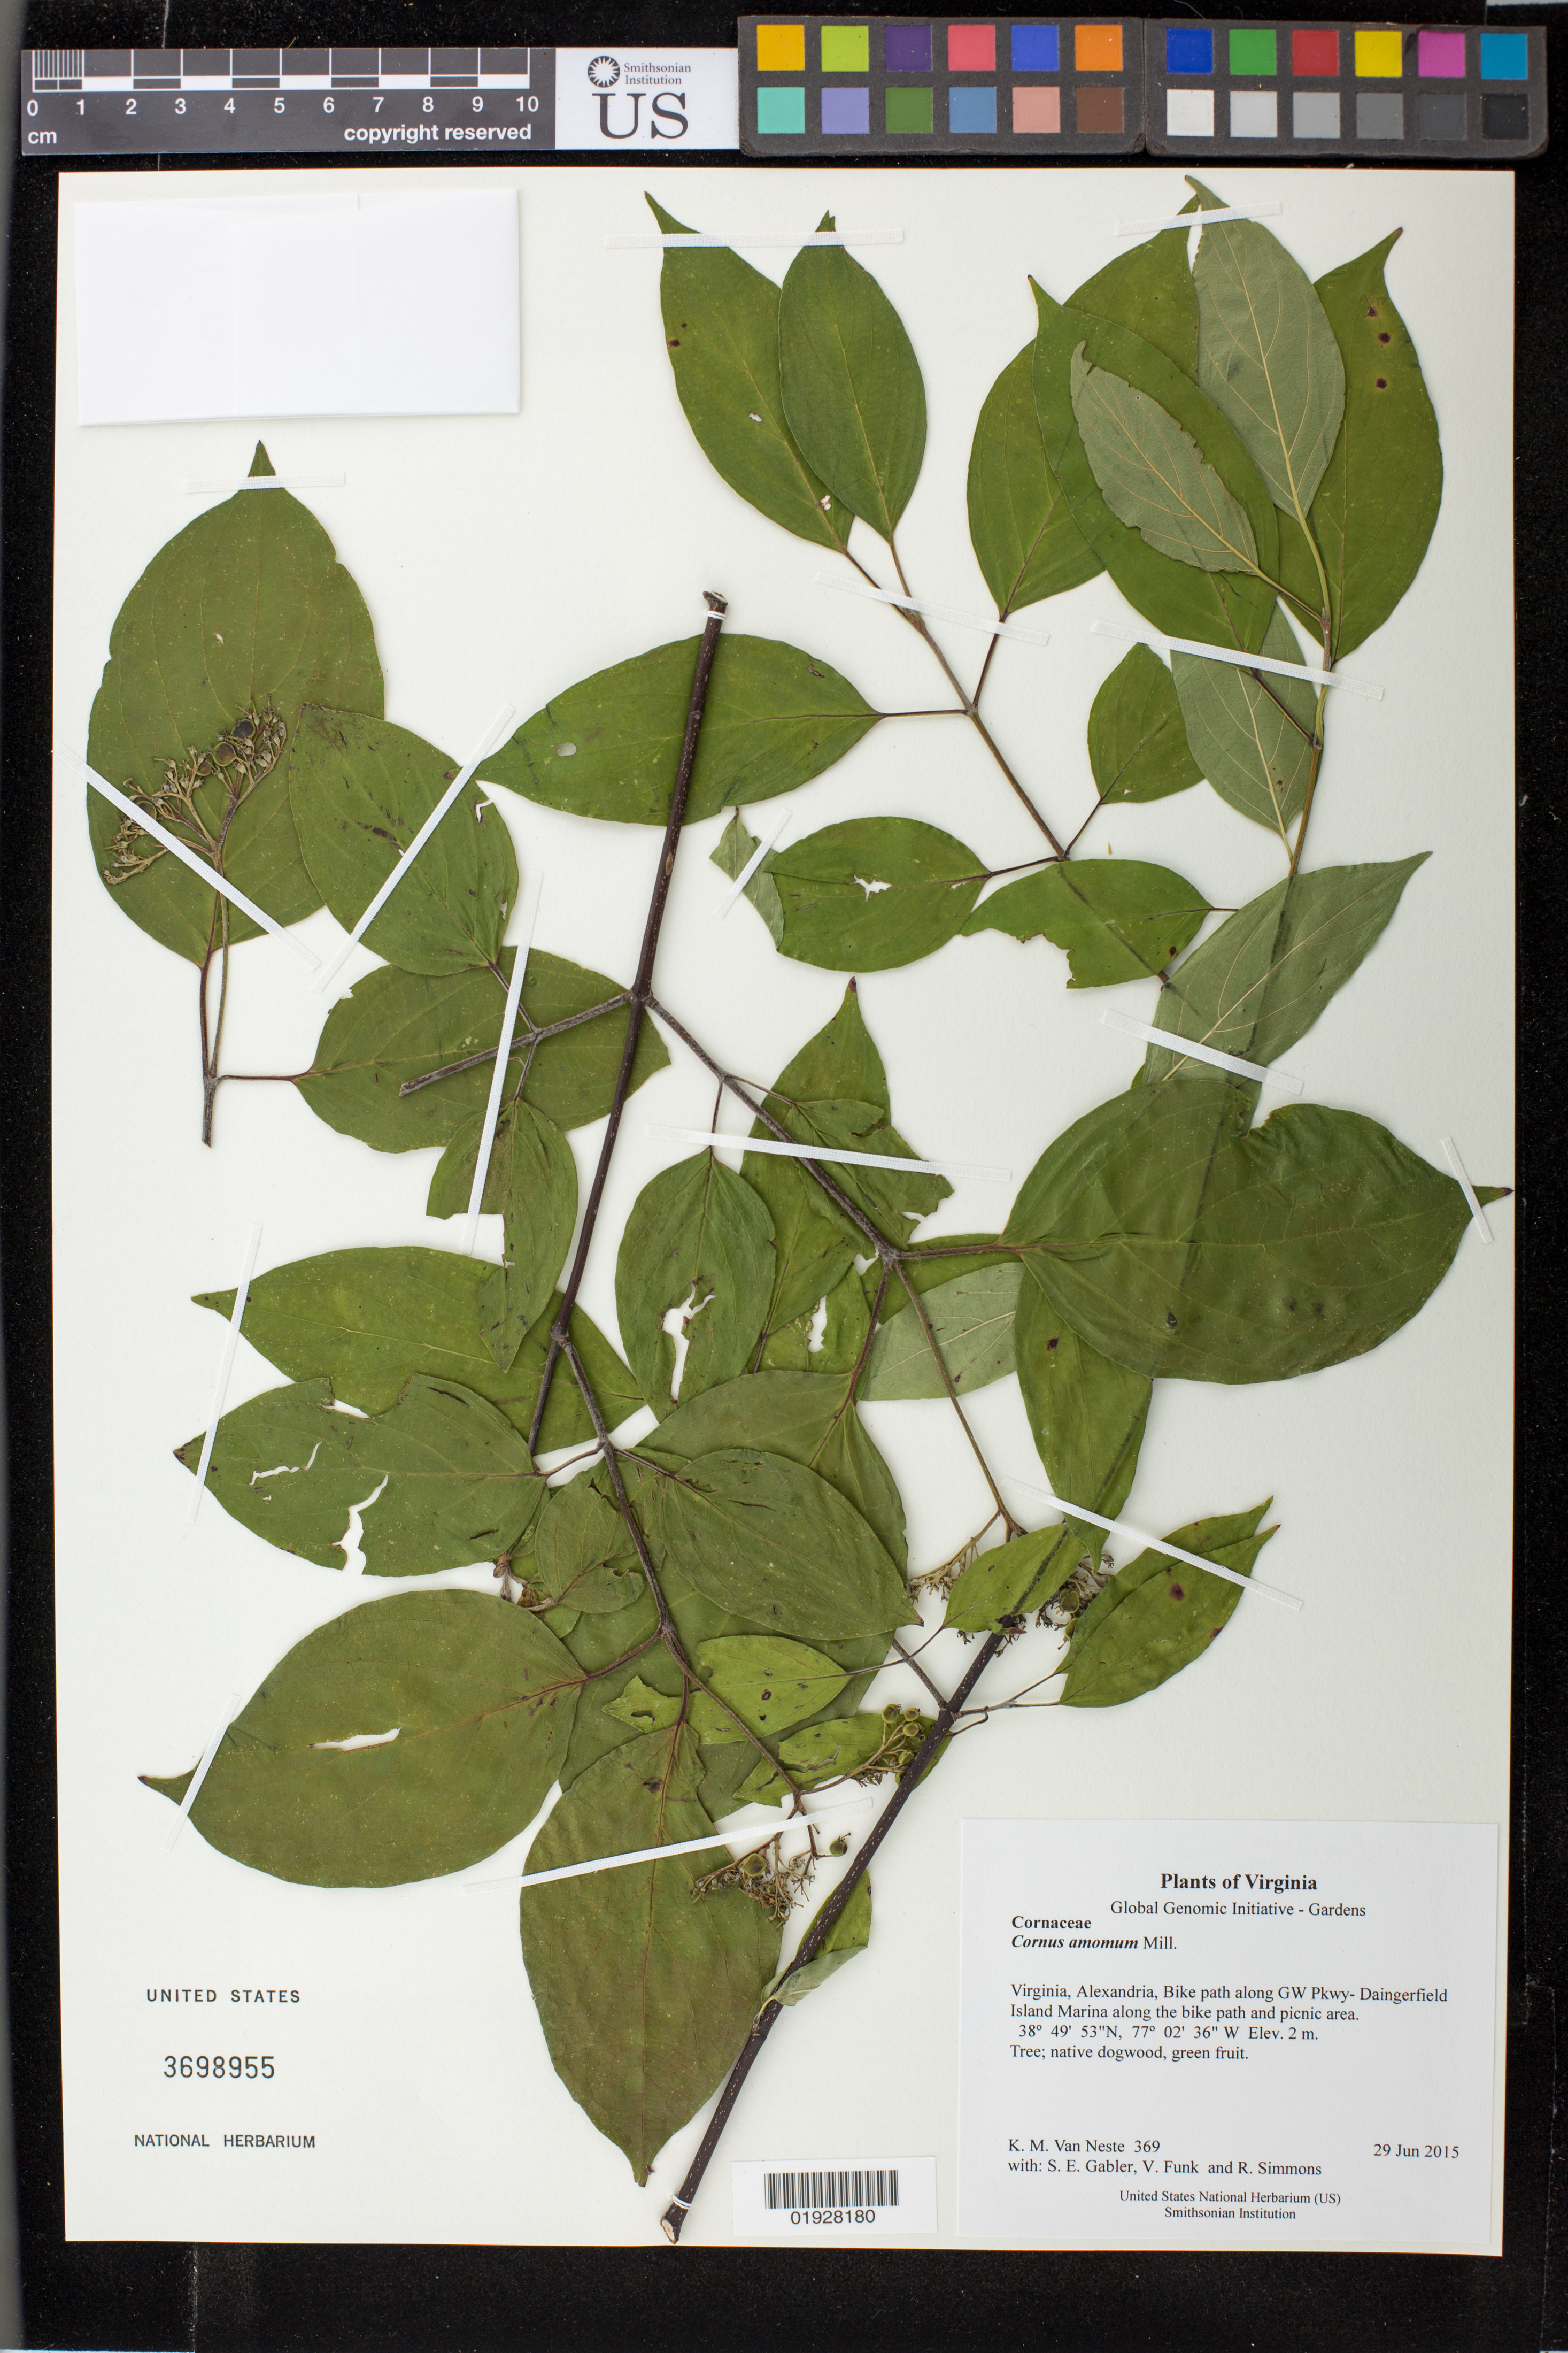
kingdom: Plantae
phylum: Tracheophyta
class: Magnoliopsida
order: Cornales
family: Cornaceae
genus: Cornus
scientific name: Cornus amomum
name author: Mill.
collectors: K. M. Van Neste, S. E. Gabler, V. Funk & R. Simmons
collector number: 369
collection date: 2015-06-29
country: United States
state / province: Virginia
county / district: City of Alexandria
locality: Bike path along GW Pkwy- Dangerfield Island Marina along the bike path and picnic area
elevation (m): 2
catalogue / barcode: US 3698955